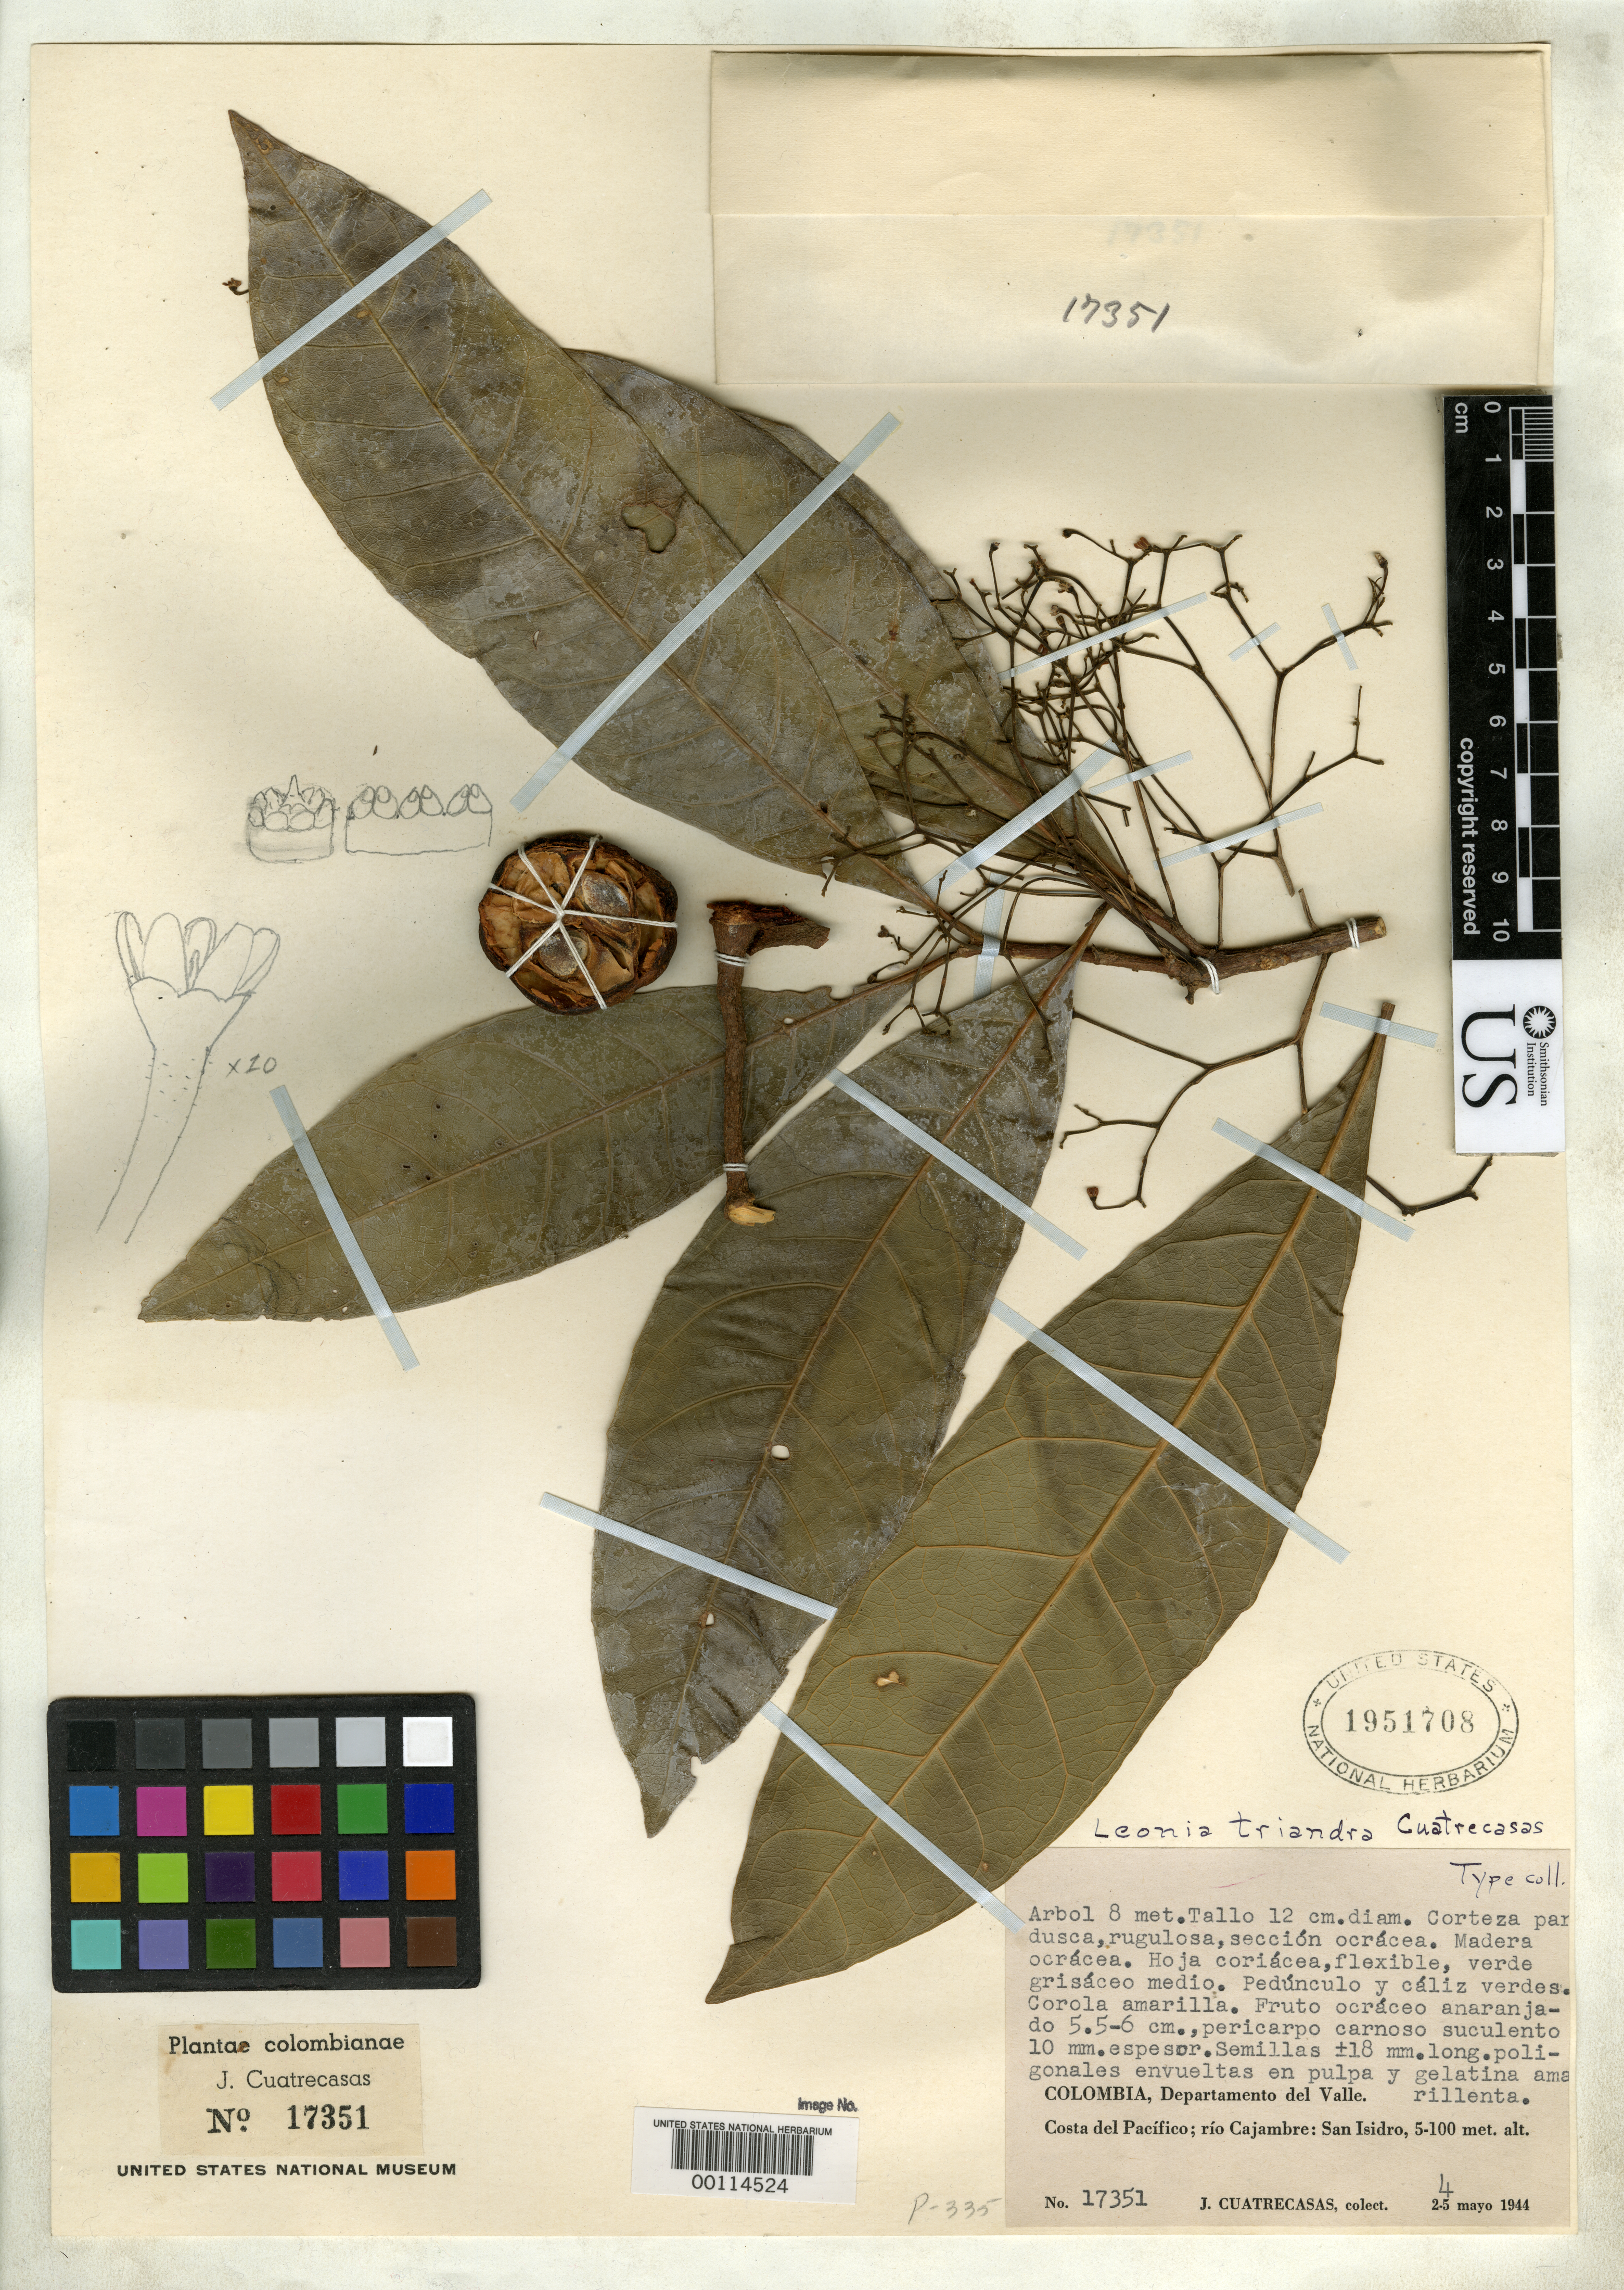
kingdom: Plantae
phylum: Tracheophyta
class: Magnoliopsida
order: Malpighiales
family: Violaceae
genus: Leonia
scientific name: Leonia triandra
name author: Cuatrec.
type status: Isotype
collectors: J. Cuatrecasas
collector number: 17351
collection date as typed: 24 May 1944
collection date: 1944-05-24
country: Colombia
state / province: Valle del Cauca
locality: Costa del Pacifico, Rio Cajamarce, San Isidro.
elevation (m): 5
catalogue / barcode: US 1951708